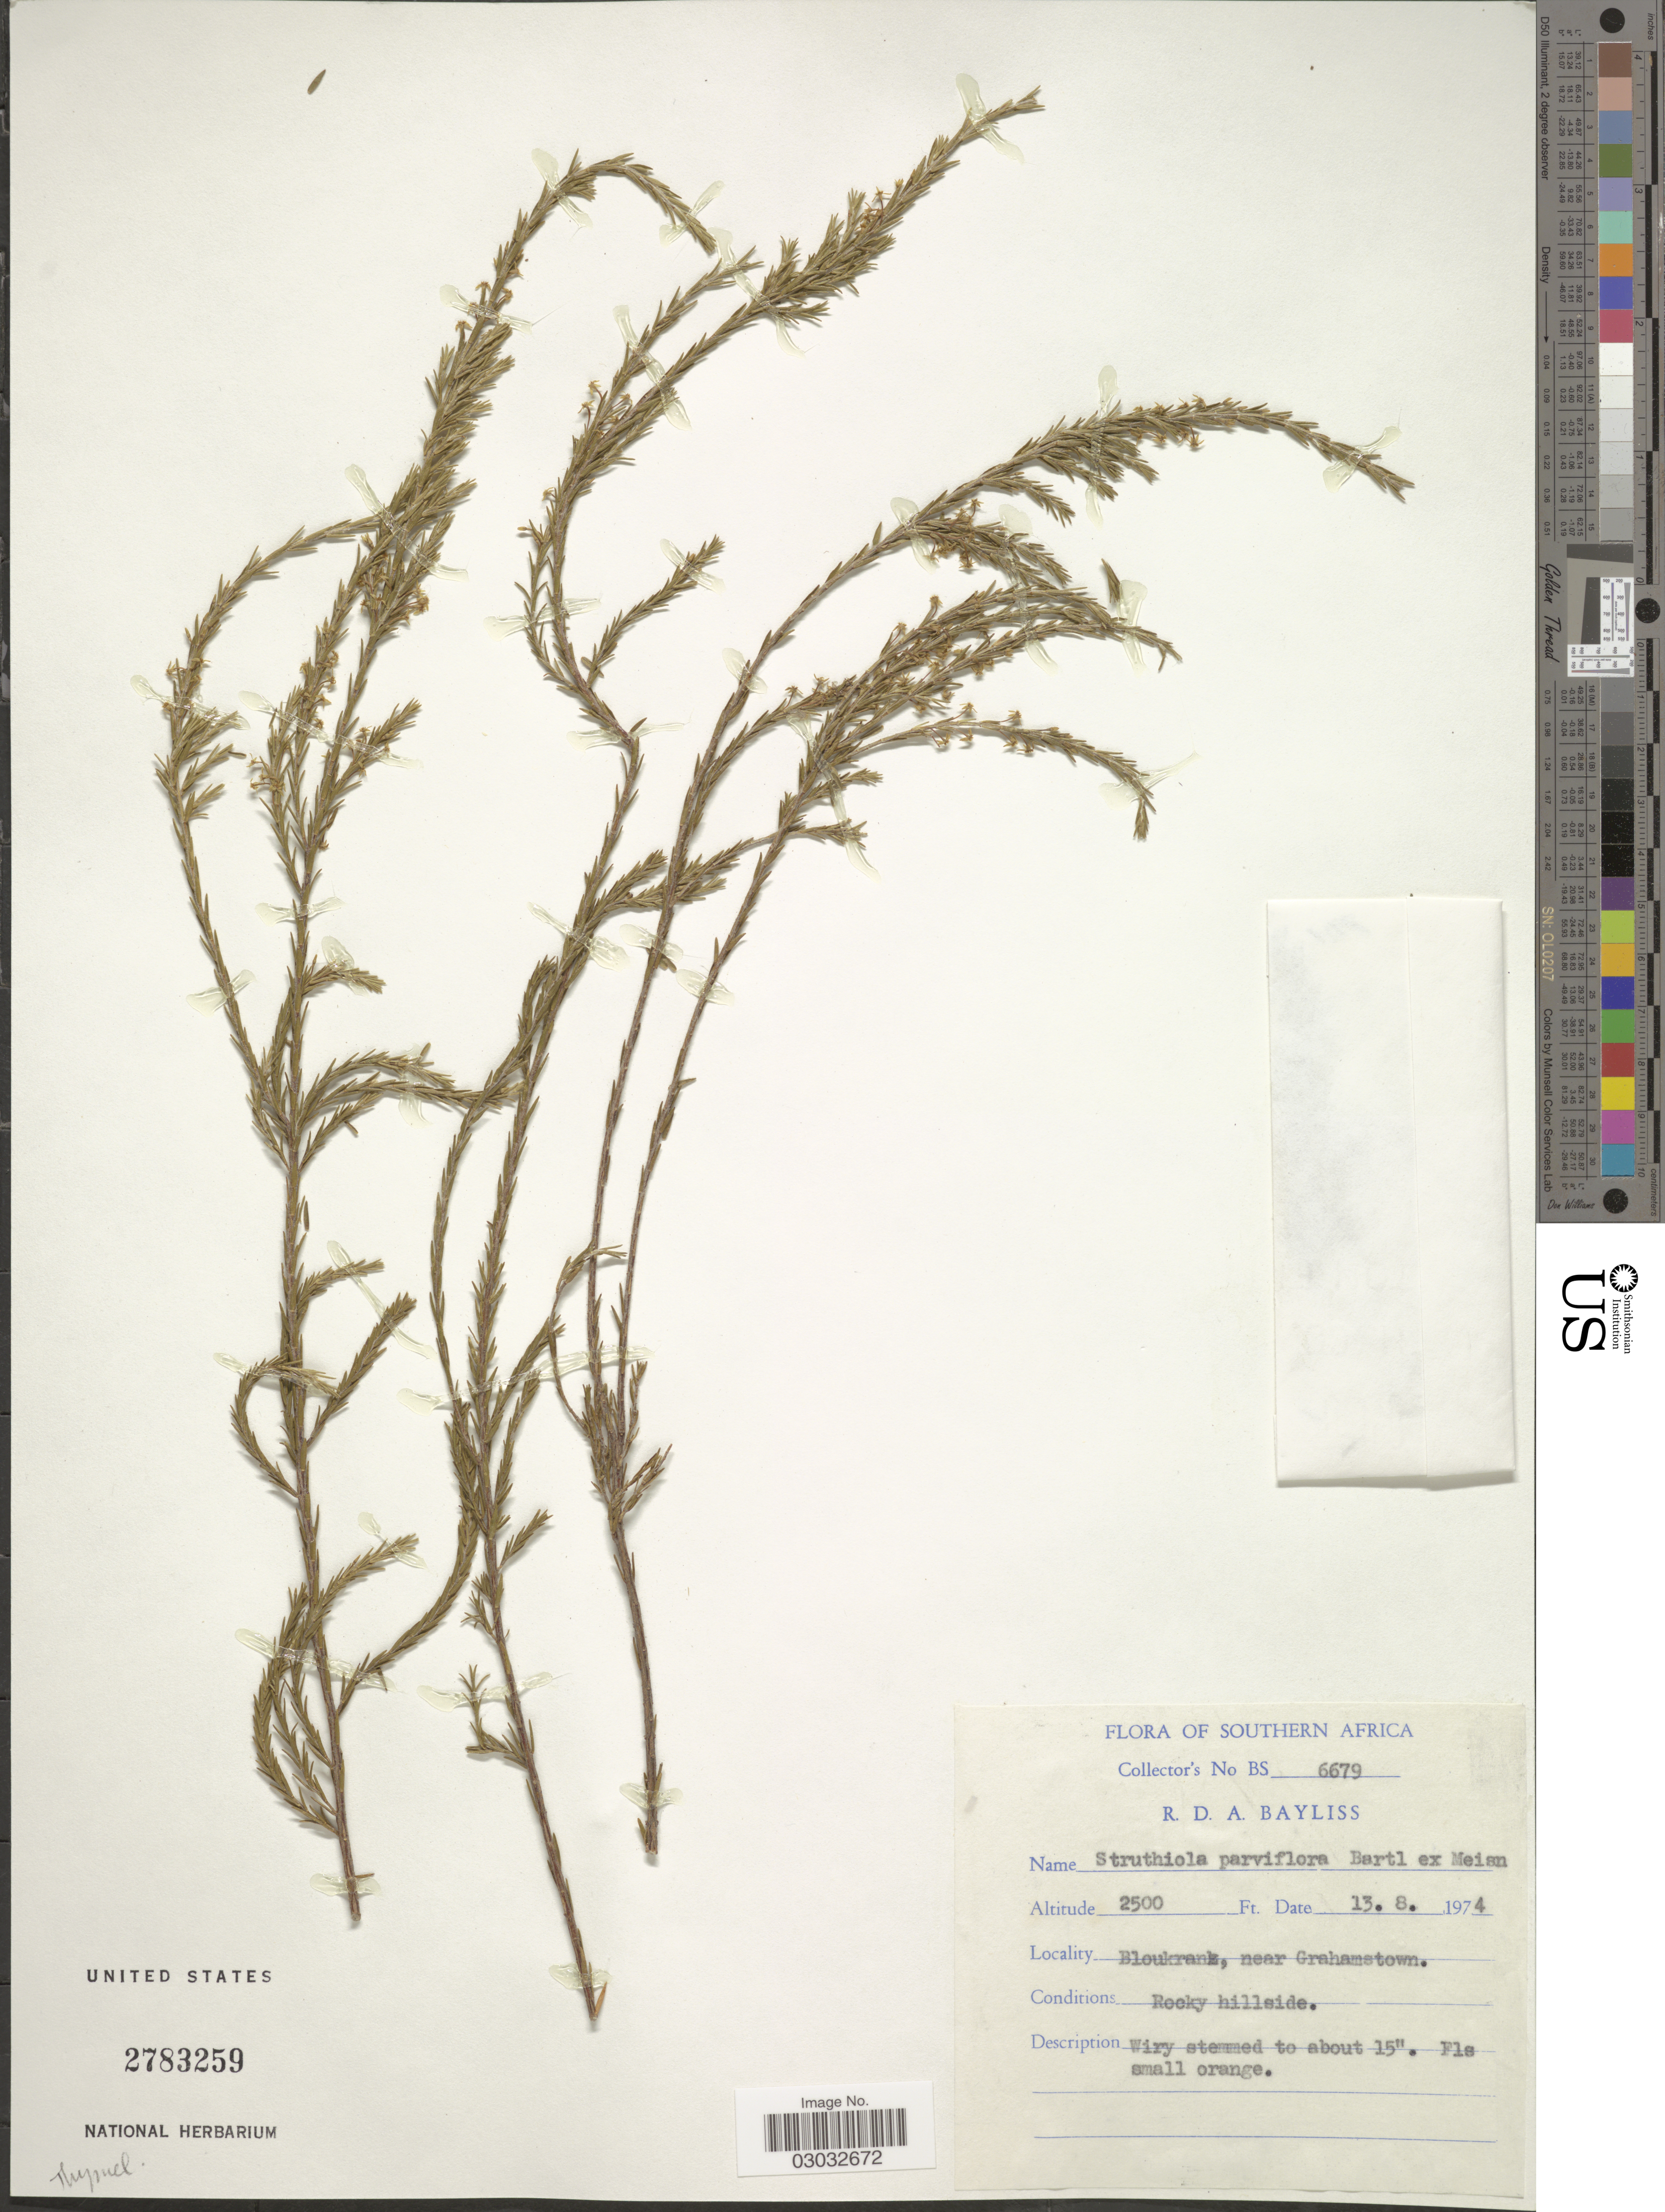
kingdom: Plantae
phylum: Tracheophyta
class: Magnoliopsida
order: Malvales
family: Thymelaeaceae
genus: Struthiola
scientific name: Struthiola parviflora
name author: Bartl. ex Meisn.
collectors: R. Bayliss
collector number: BS6679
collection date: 1974-08-13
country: South Africa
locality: Southern Africa. Bloukranz, near Grahamstown.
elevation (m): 762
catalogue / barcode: US 2783259